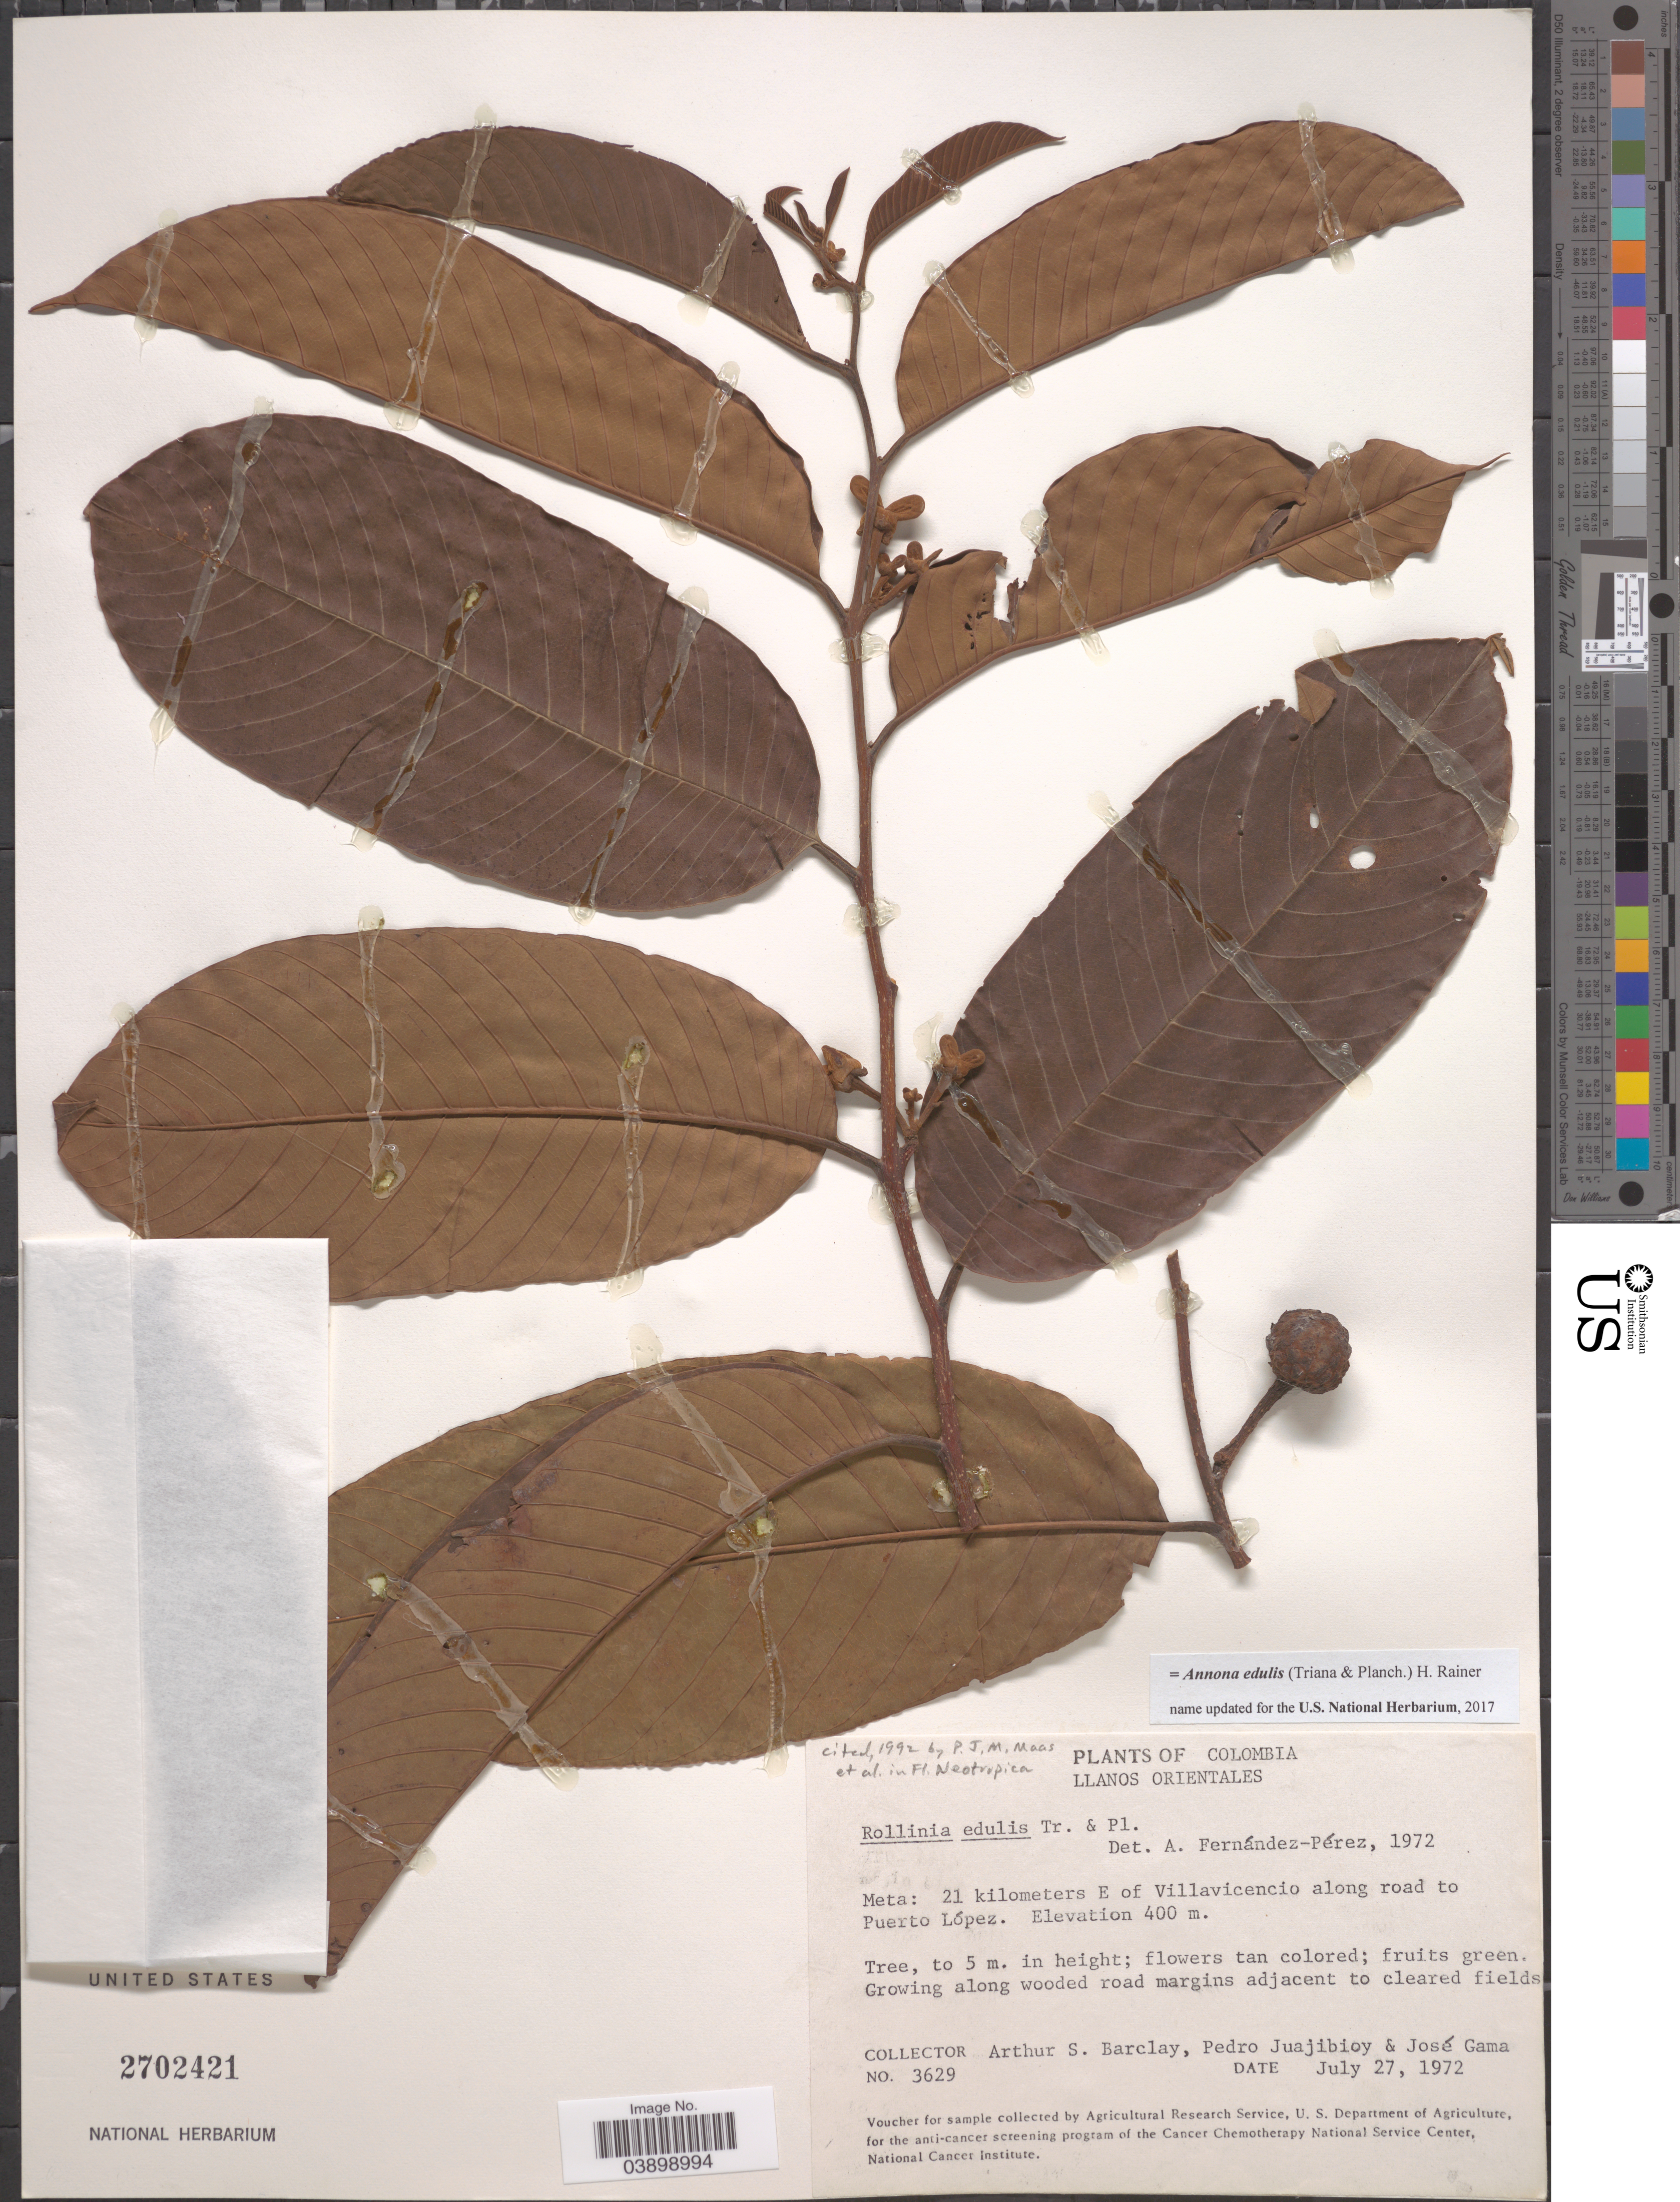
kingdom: Plantae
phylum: Tracheophyta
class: Magnoliopsida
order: Magnoliales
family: Annonaceae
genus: Annona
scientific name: Annona edulis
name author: (Triana & Planch.) H. Rainer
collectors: A. S. Barclay, P. Juajibioy & J. Gama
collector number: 3629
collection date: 1972-07-27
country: Colombia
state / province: Meta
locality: Llanos Orientales. 21 kilometers E of Villavicencio along road to Puerto López.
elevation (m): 400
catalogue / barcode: US 2702421